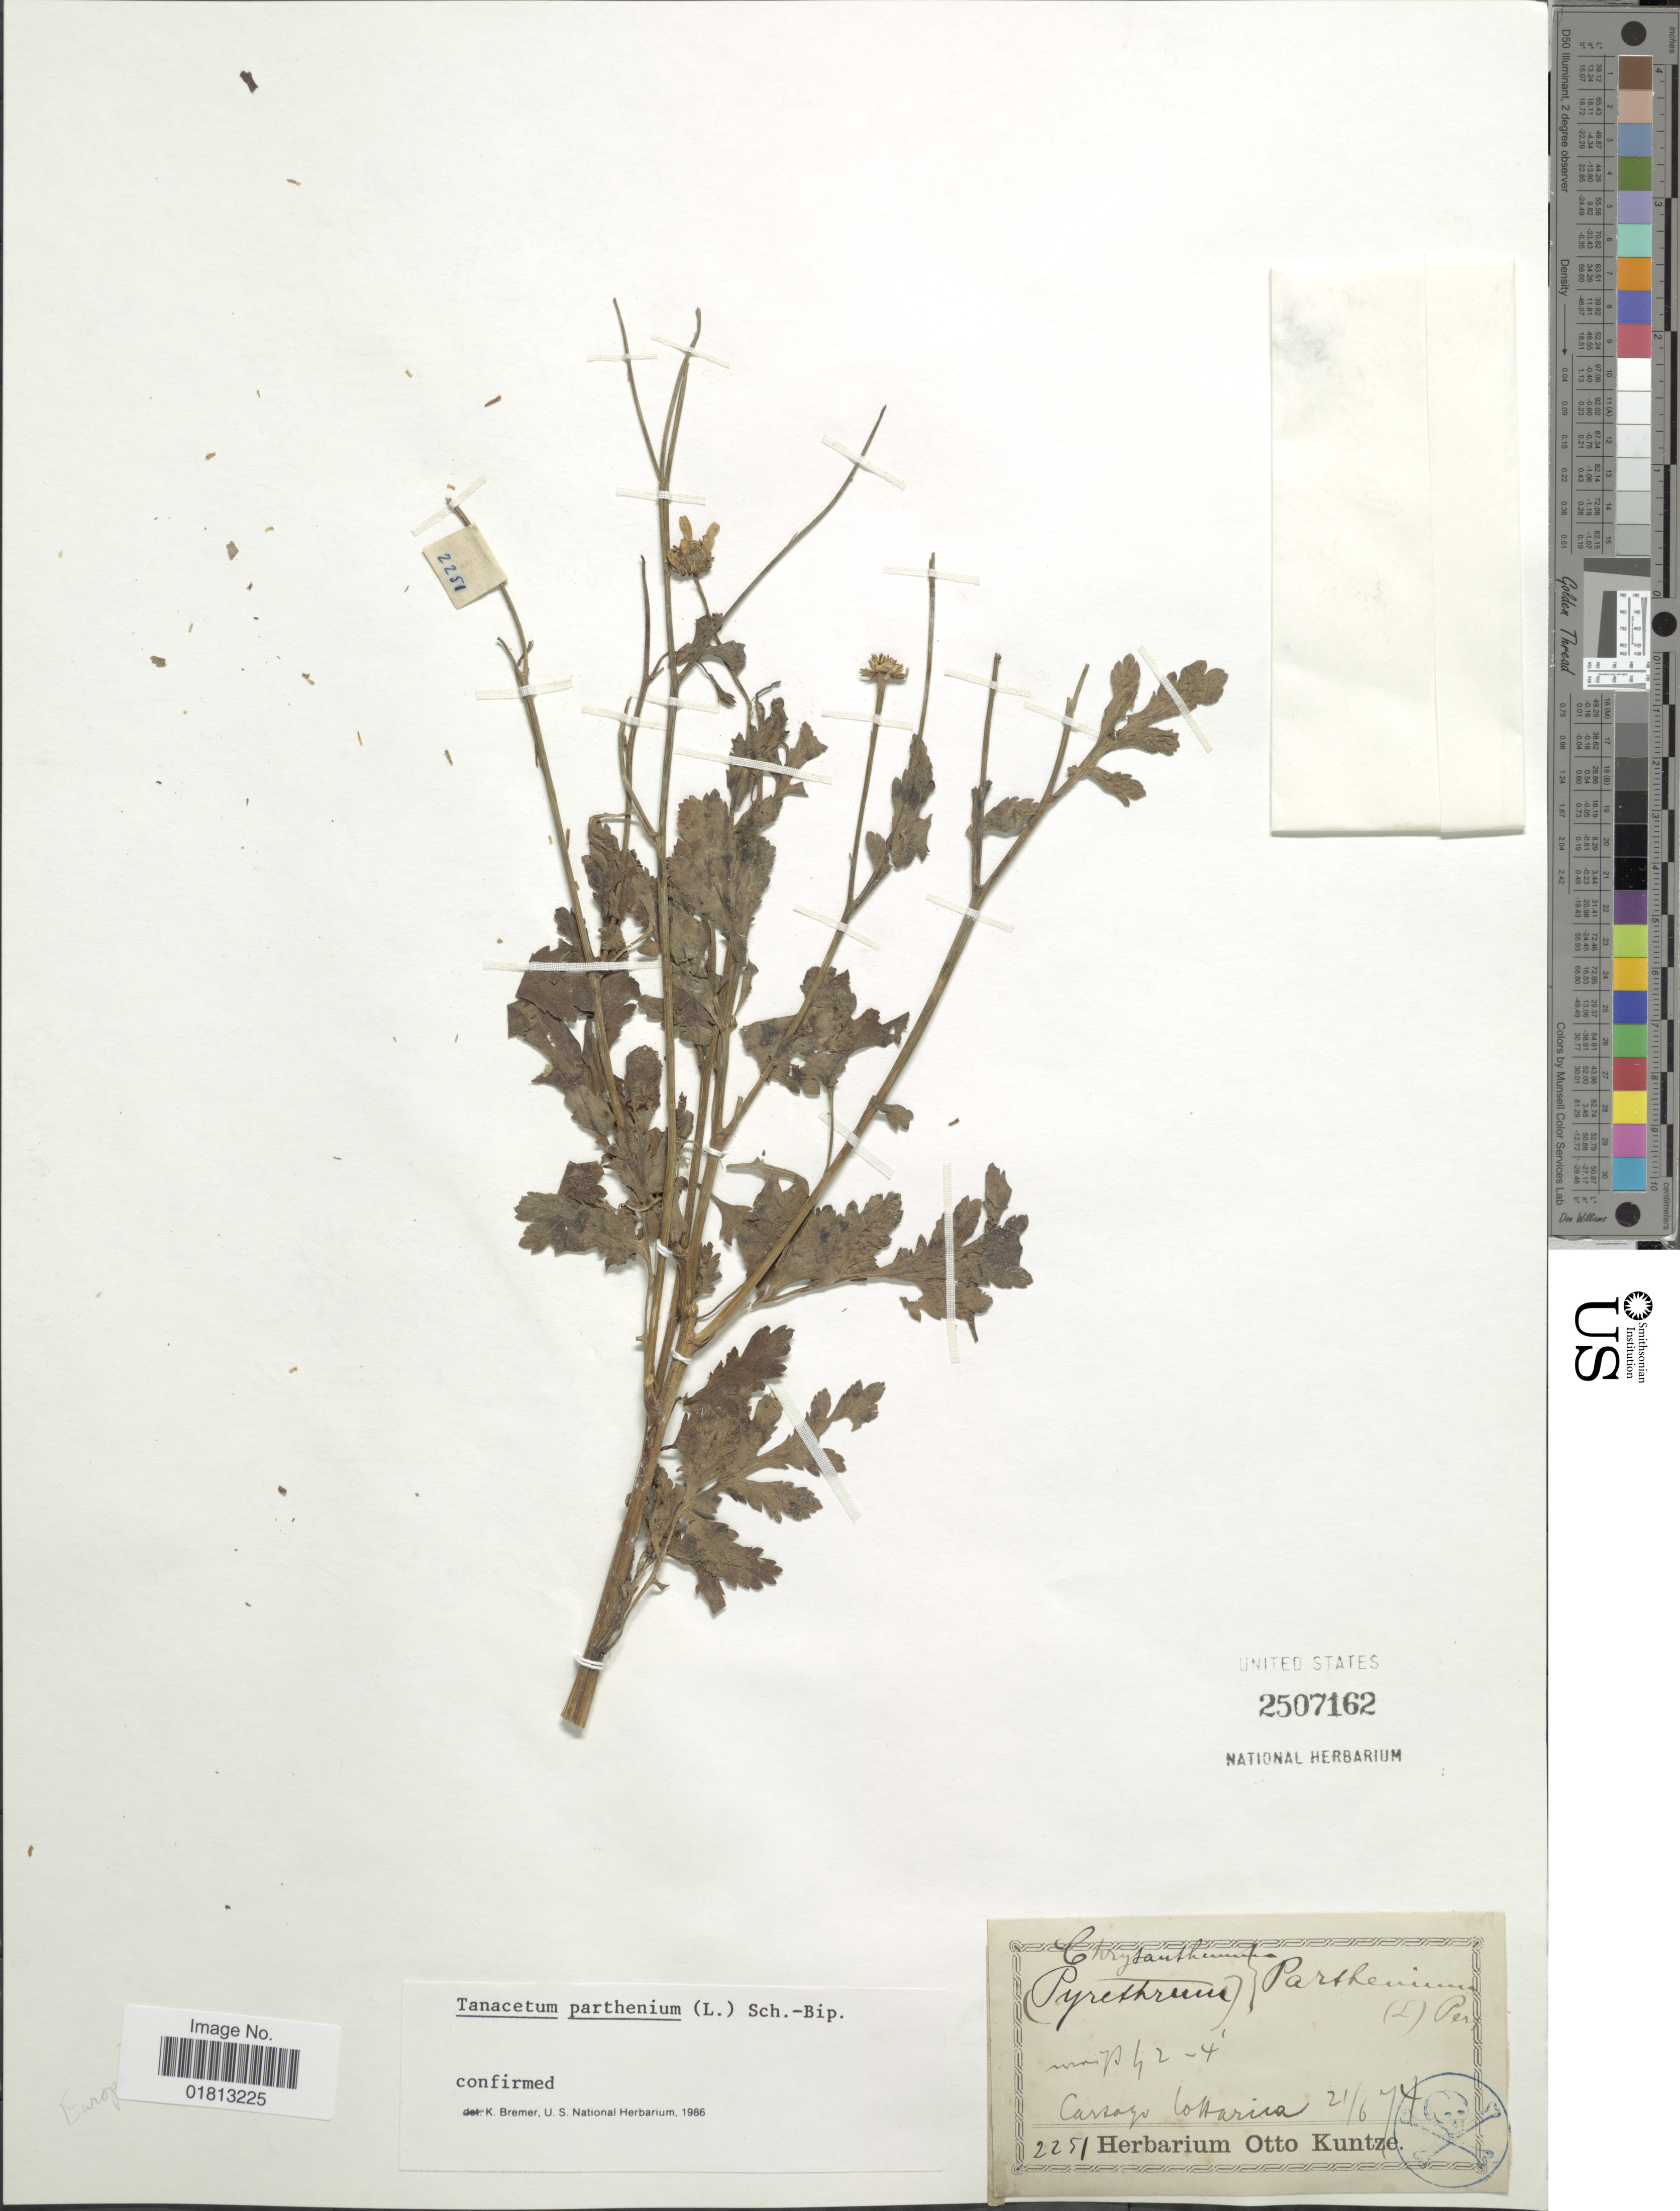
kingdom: Plantae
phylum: Tracheophyta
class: Magnoliopsida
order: Asterales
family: Asteraceae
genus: Tanacetum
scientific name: Tanacetum parthenium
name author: (L.) Sch. Bip.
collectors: ex Herb. O. Kuntze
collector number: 2251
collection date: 1874-06-26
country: Costa Rica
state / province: Cartago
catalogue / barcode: US 2507162